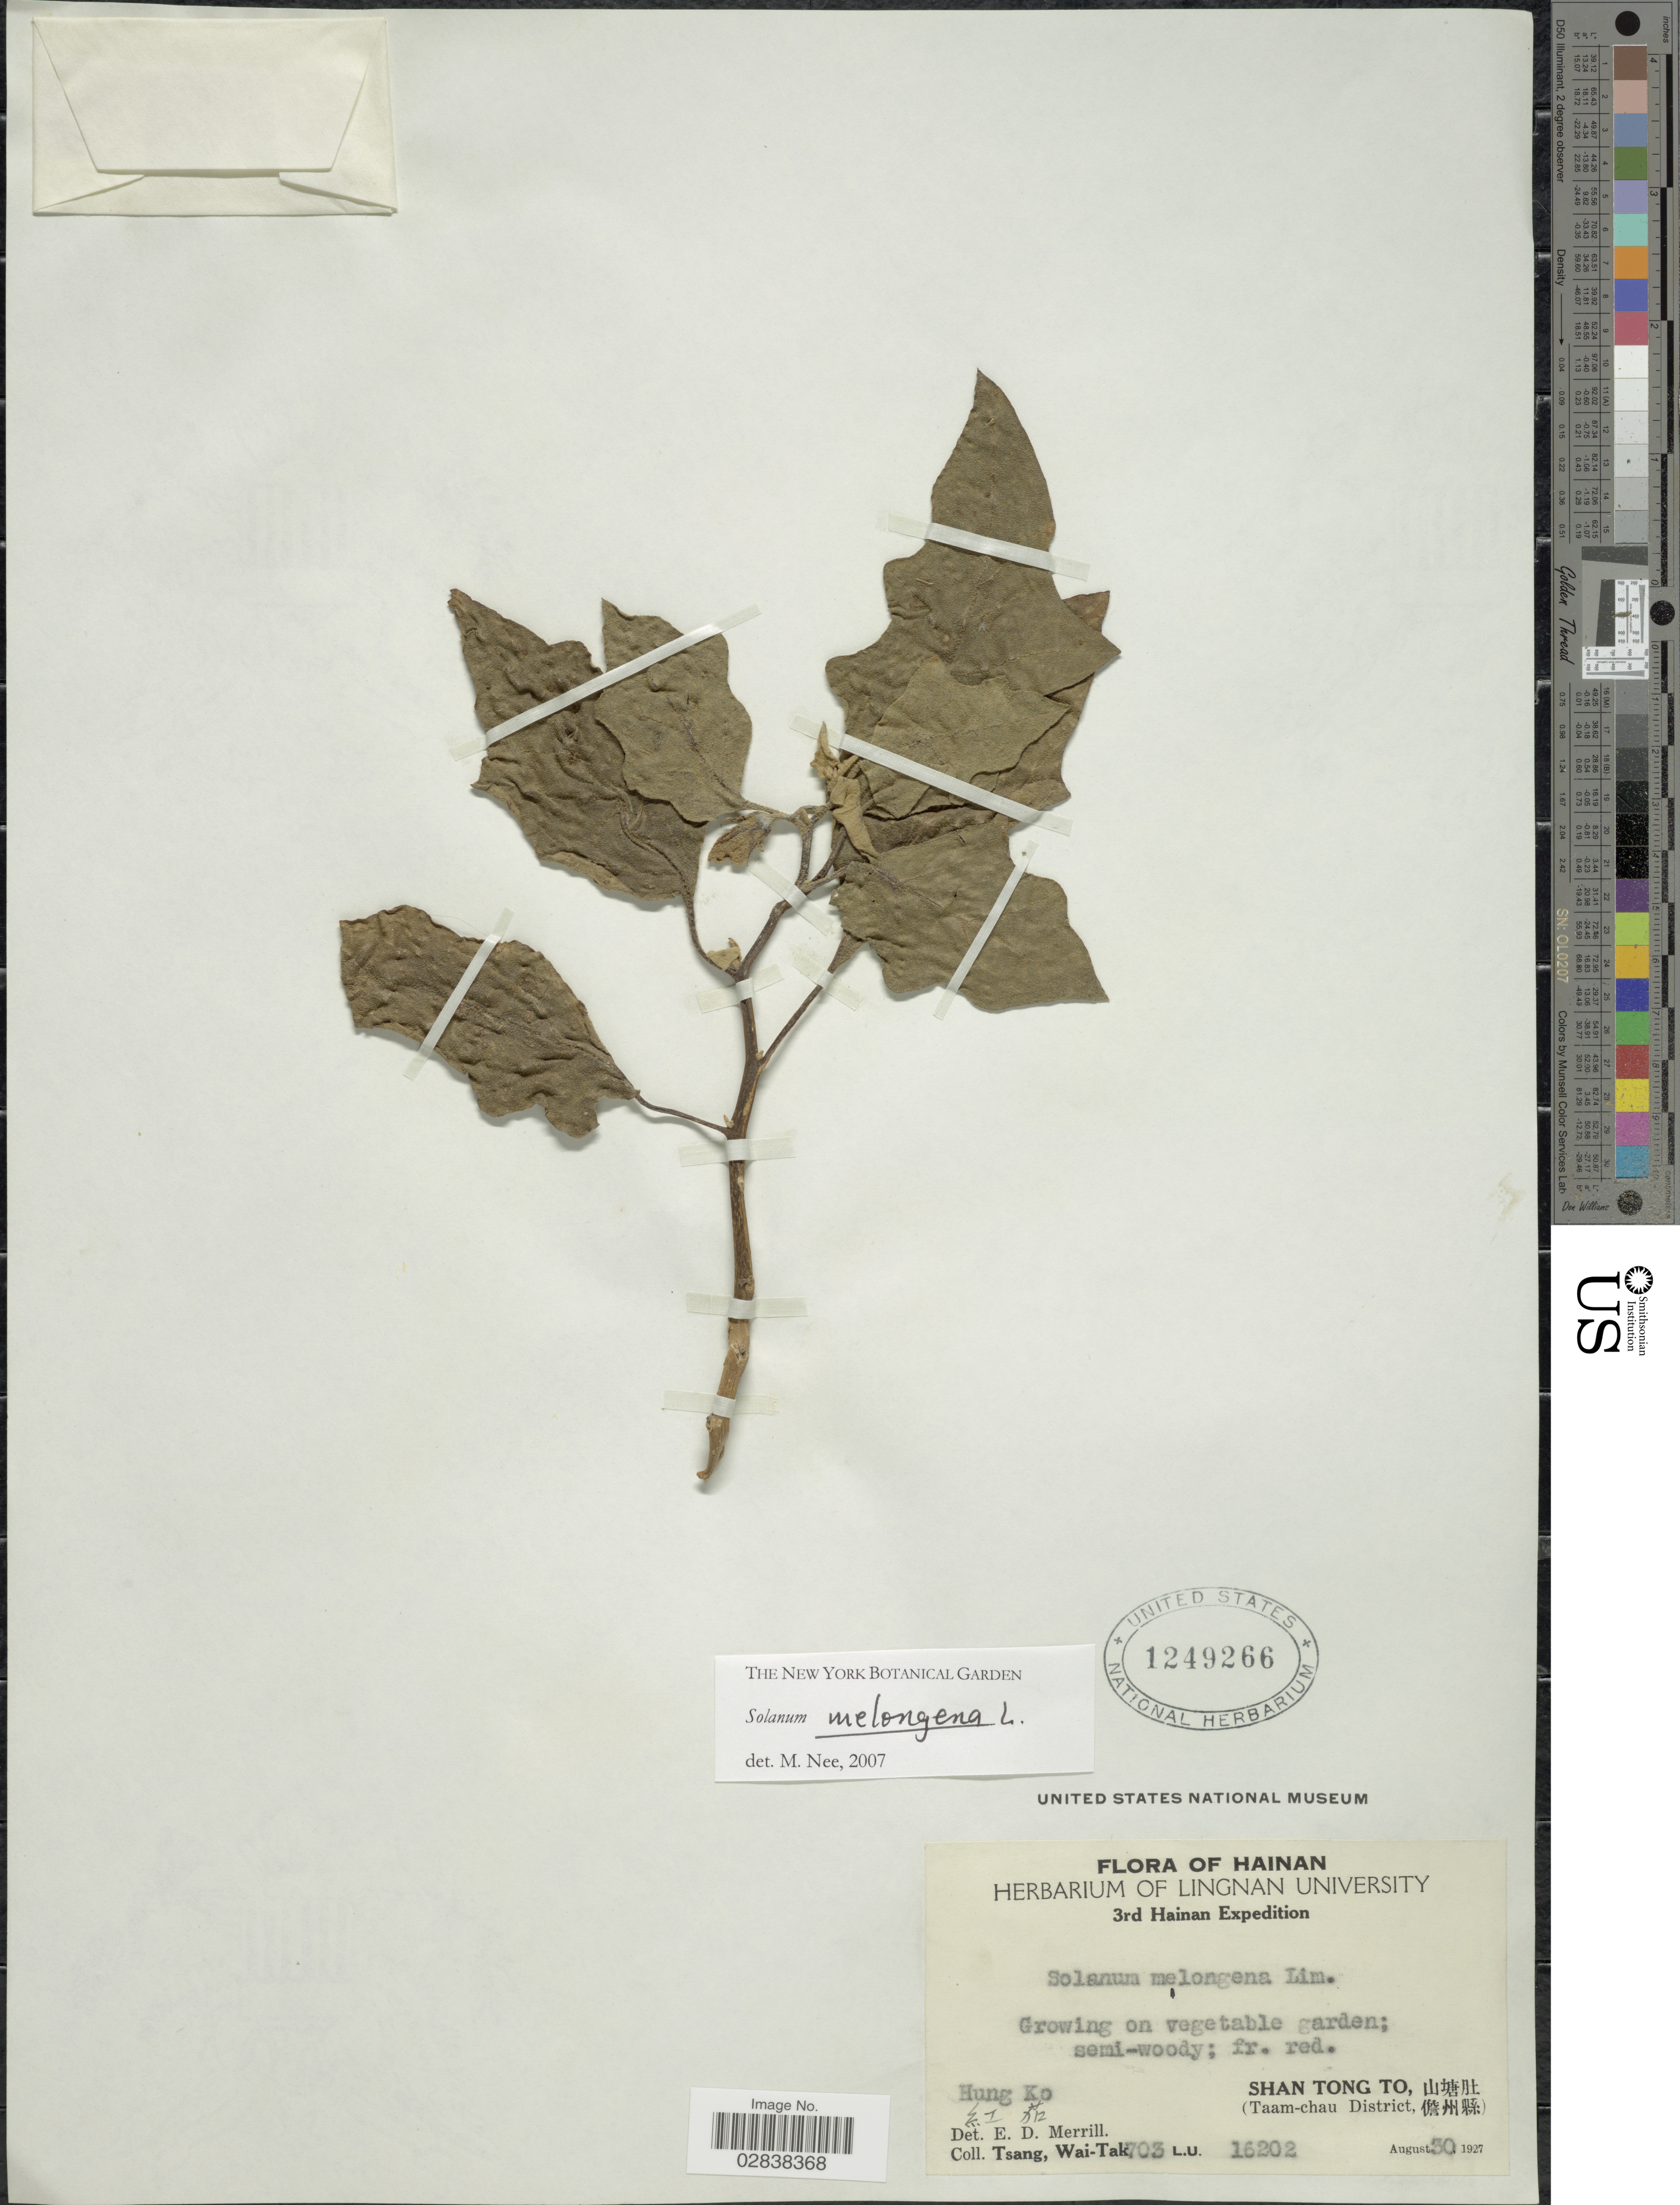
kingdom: Plantae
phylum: Tracheophyta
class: Magnoliopsida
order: Solanales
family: Solanaceae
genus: Solanum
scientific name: Solanum melongena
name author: L.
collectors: W. T. Tsang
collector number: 16202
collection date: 1927-08-30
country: China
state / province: Hainan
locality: Hung Ko X, Shan Tong To, X, Taam-chau District, X.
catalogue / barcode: US 1249266